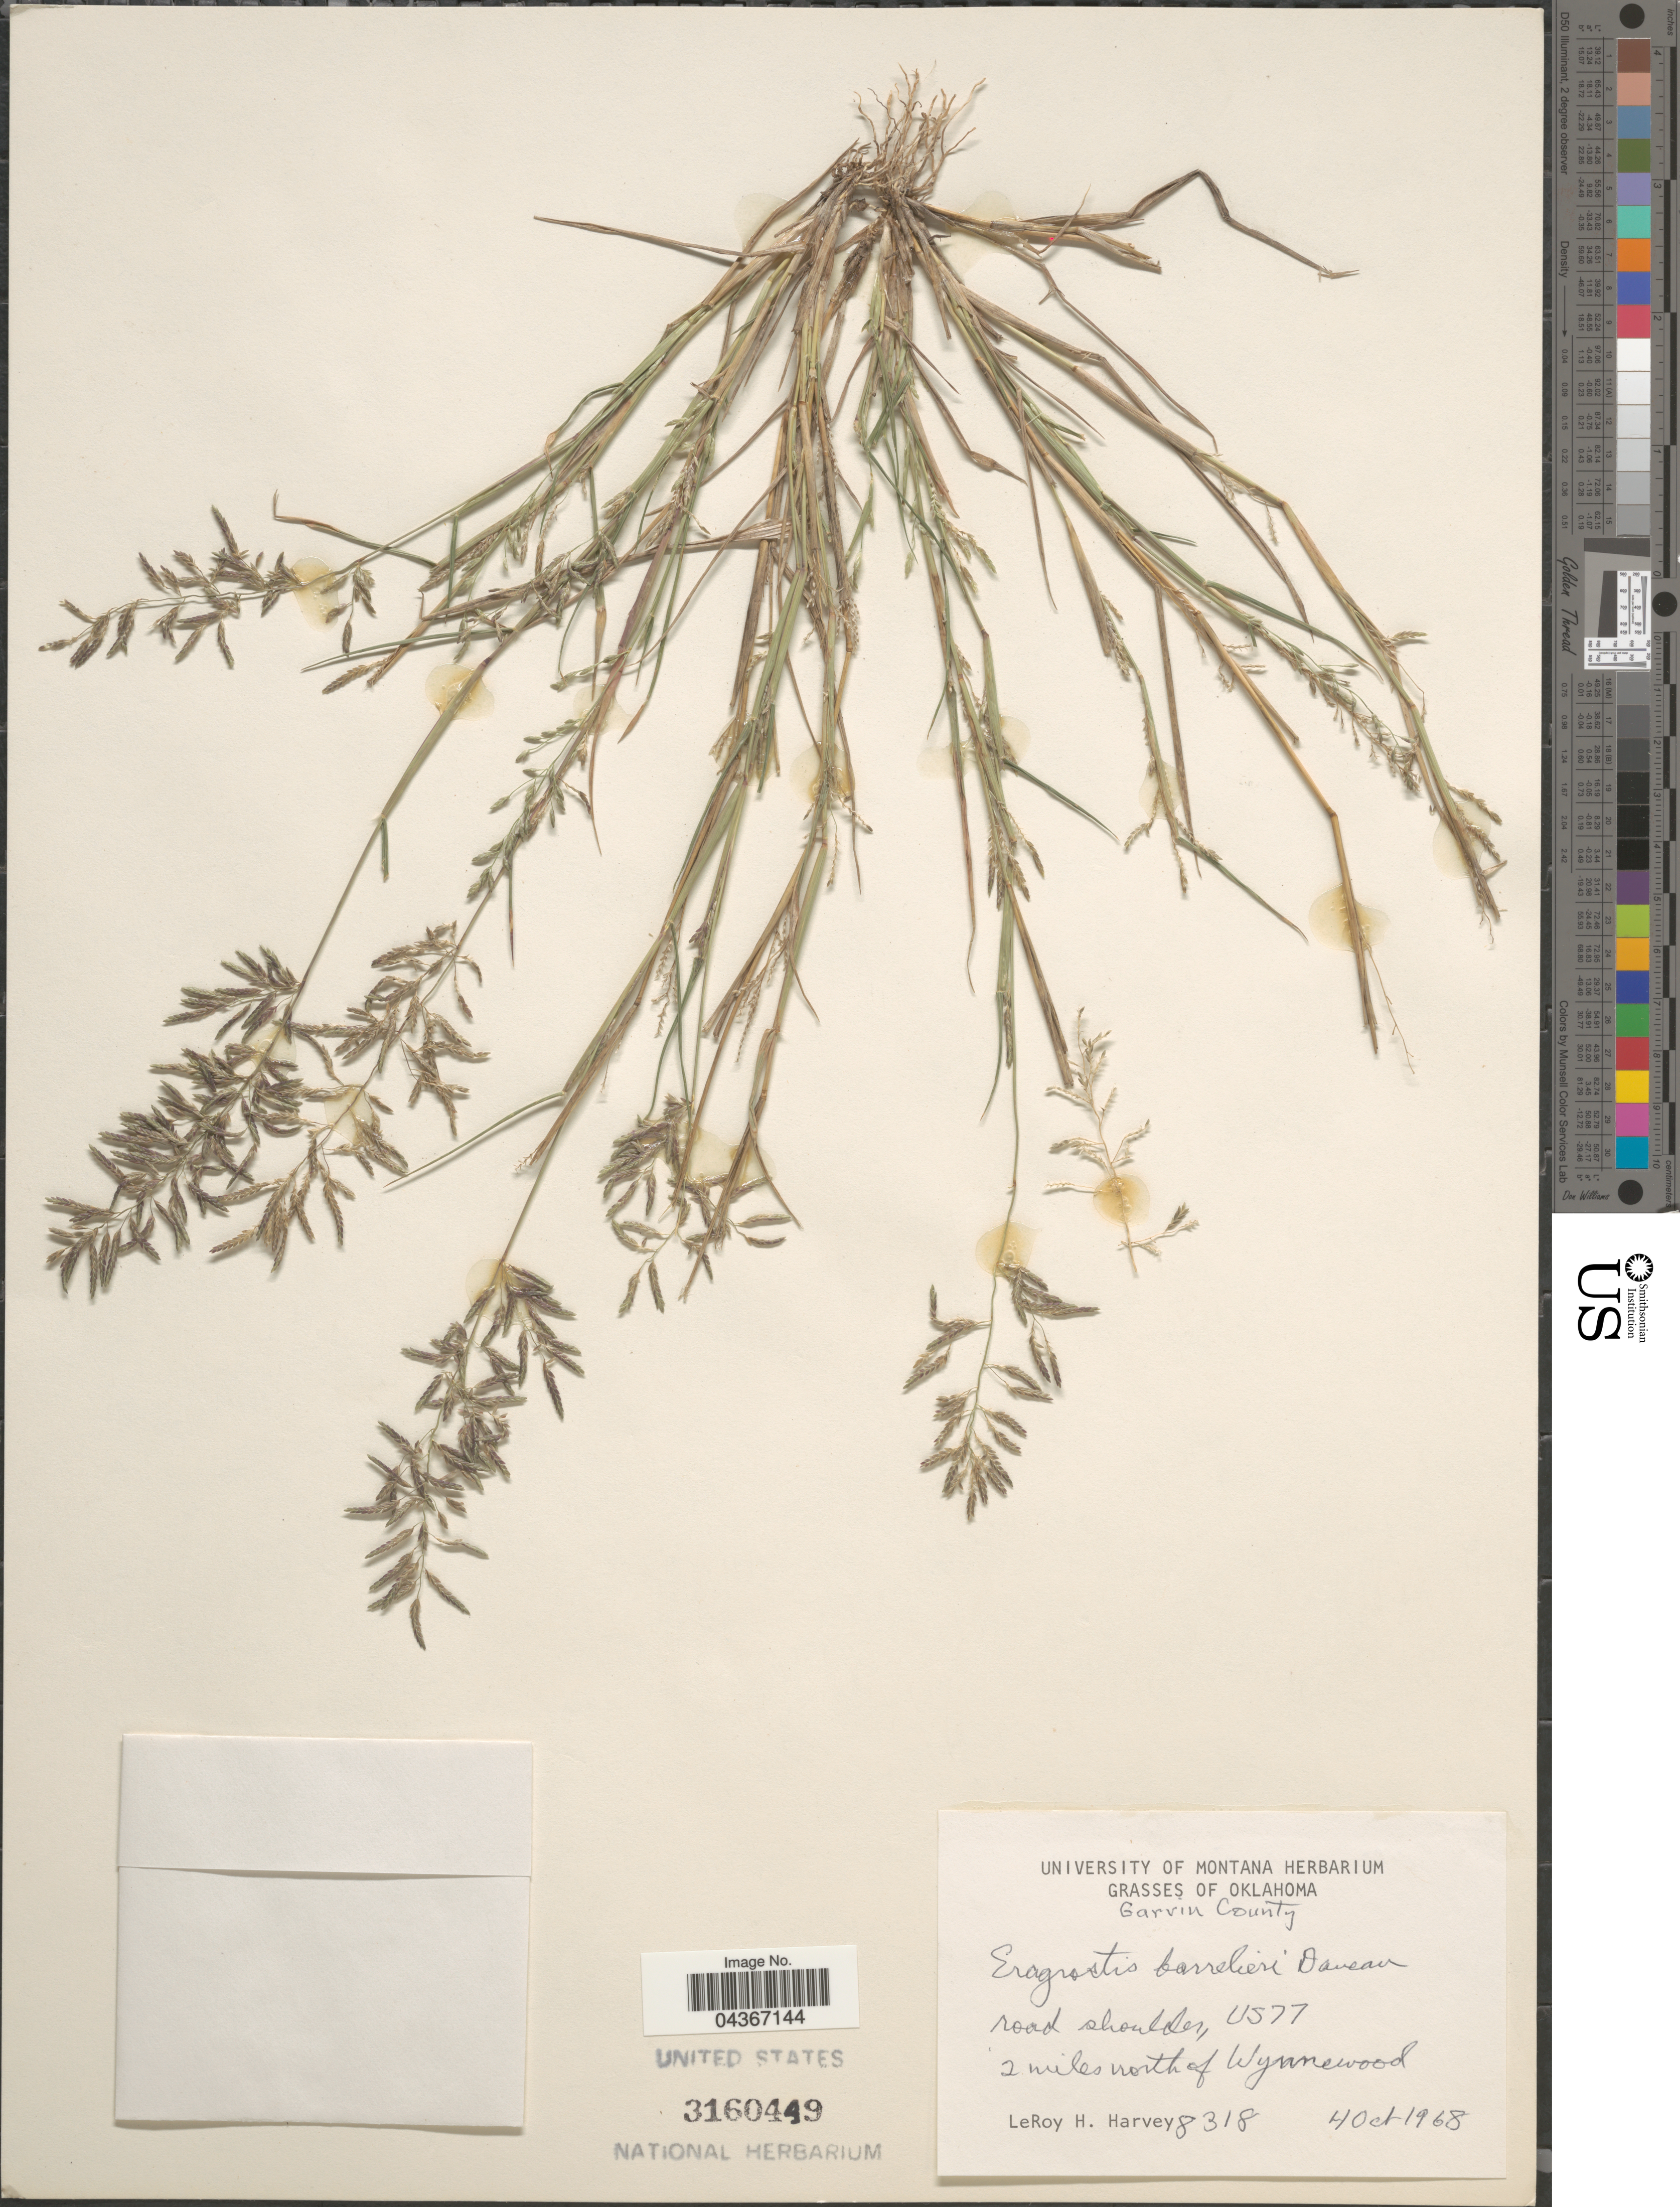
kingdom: Plantae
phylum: Tracheophyta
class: Liliopsida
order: Poales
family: Poaceae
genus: Eragrostis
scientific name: Eragrostis barrelieri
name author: Daveau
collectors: L. H. Harvey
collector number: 8318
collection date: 1968-10-04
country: United States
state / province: Oklahoma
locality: Garrin County. Road shoulder, US 77. 2 miles north of Wynnewood.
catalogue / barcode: US 3160449